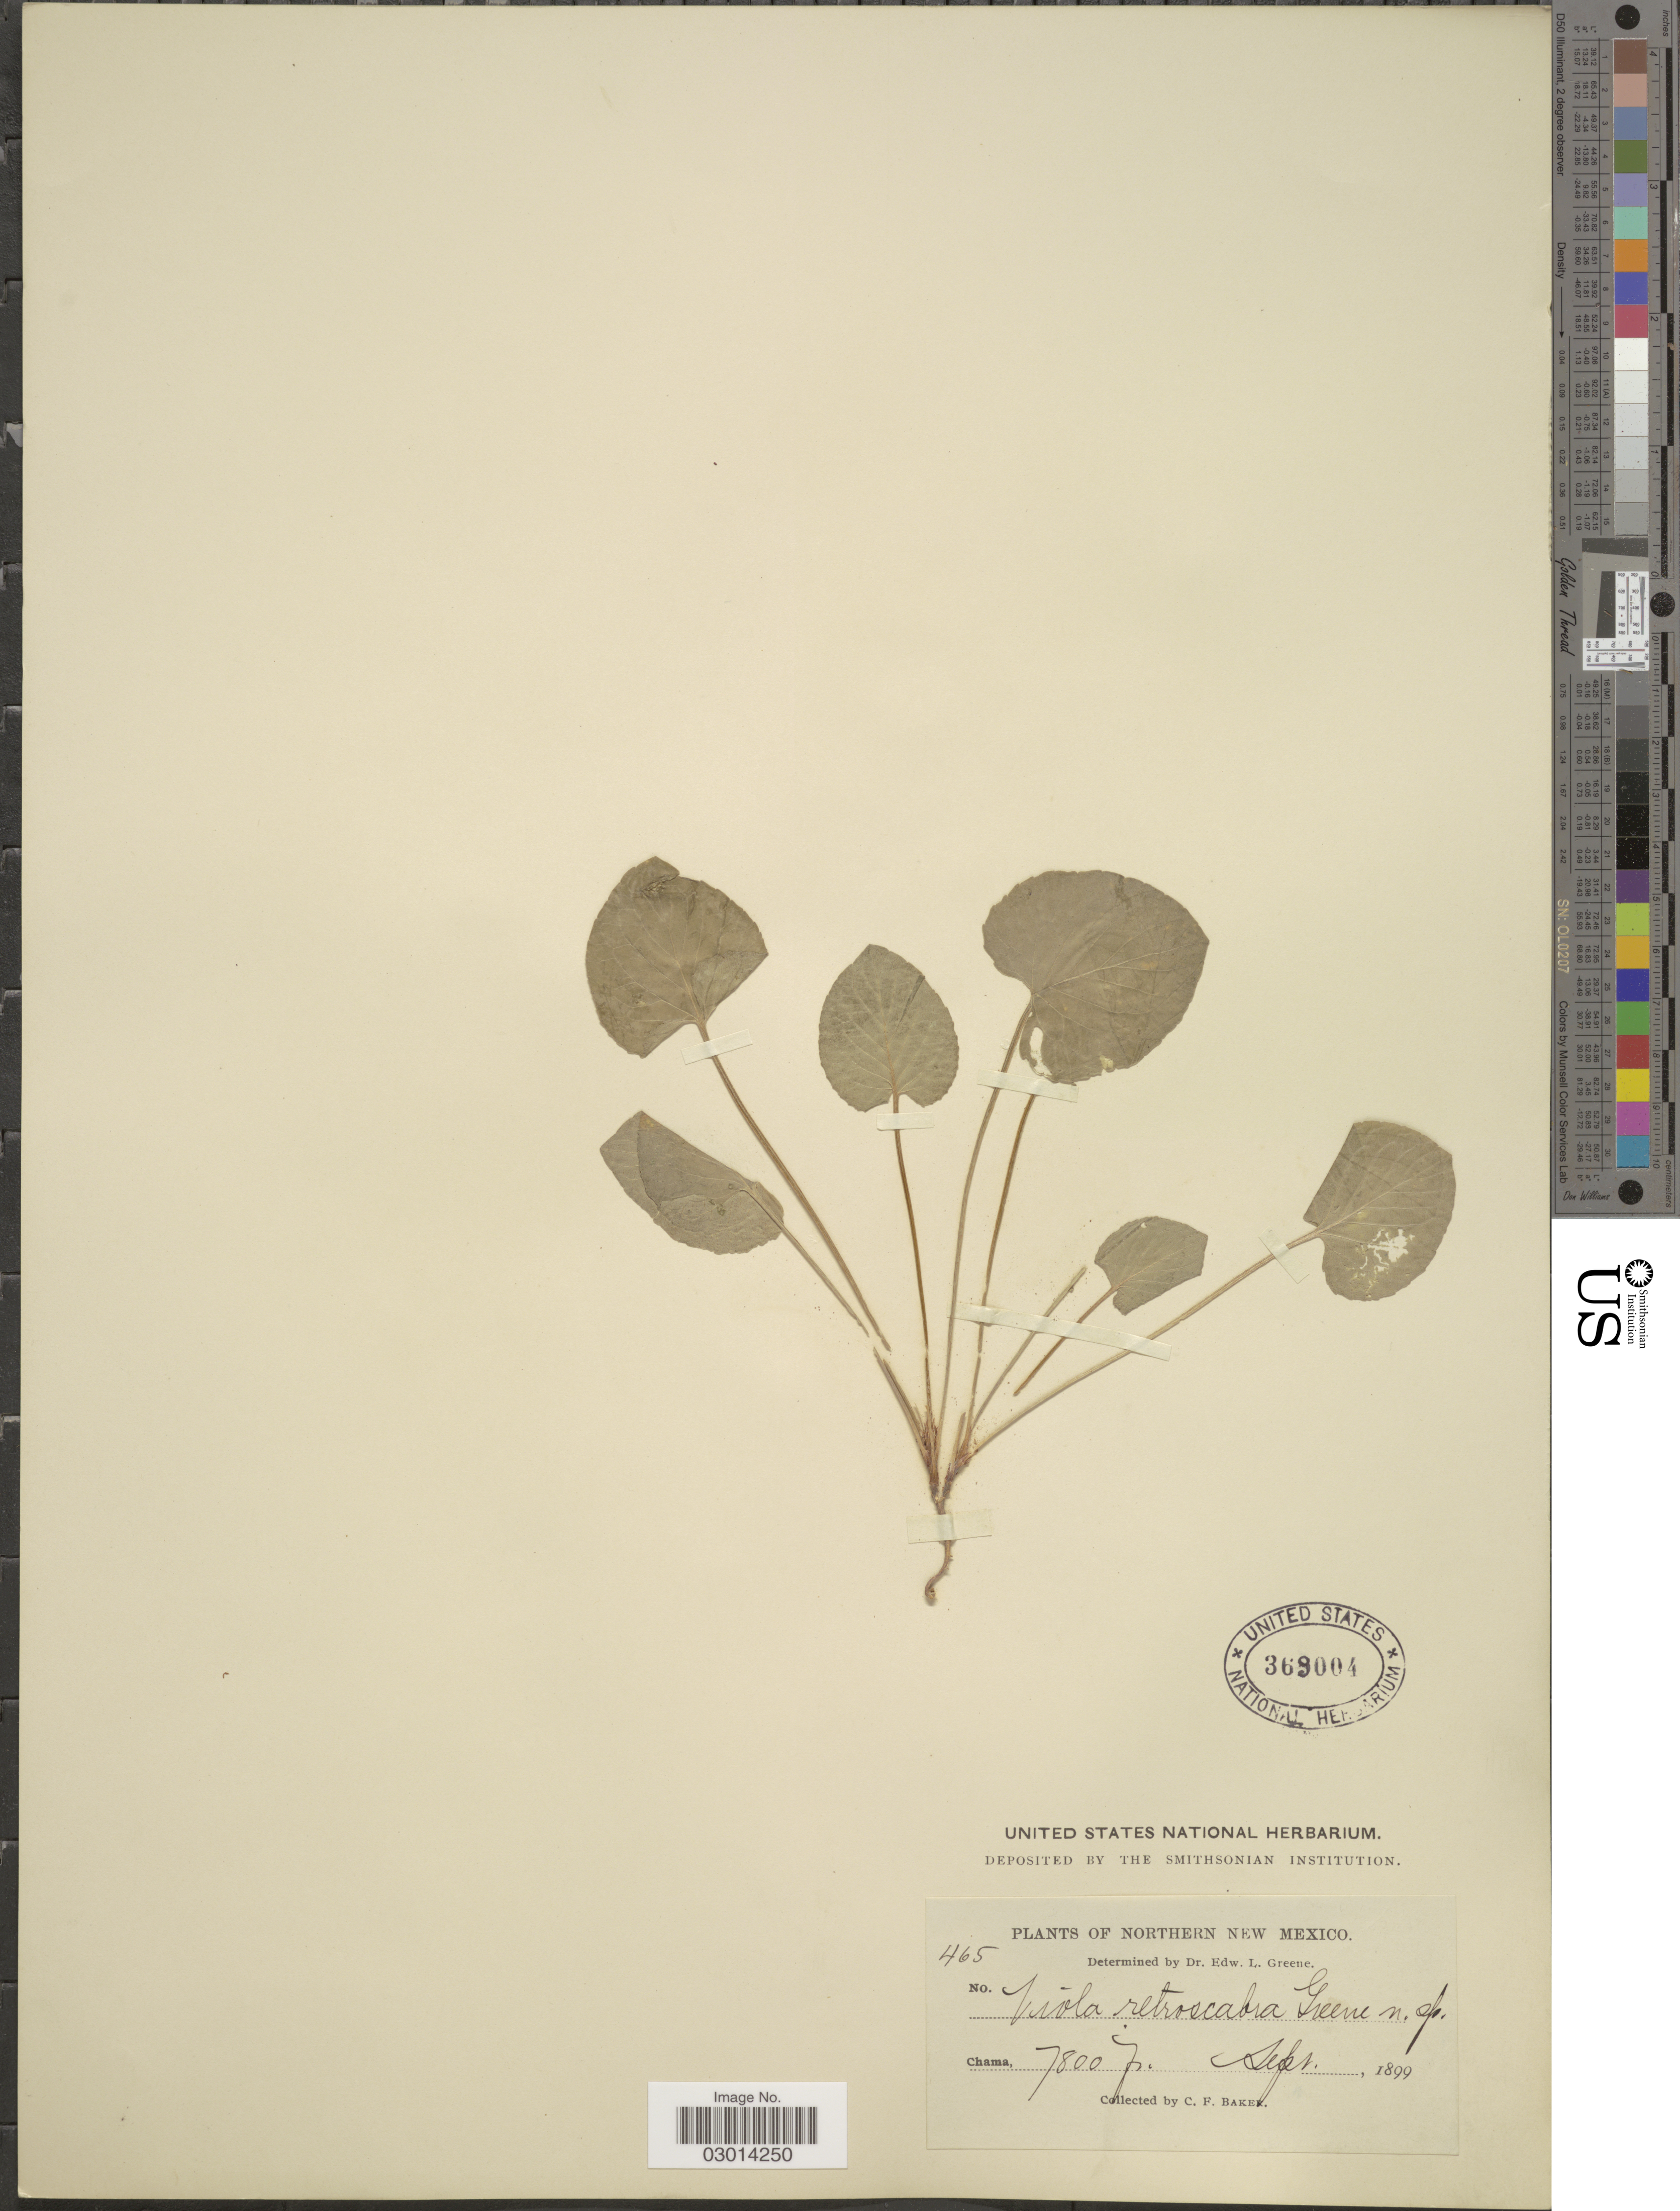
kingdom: Plantae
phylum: Tracheophyta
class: Magnoliopsida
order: Malpighiales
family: Violaceae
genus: Viola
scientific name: Viola retroscabra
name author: Greene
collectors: C. F. Baker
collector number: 465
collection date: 1899-09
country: United States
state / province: New Mexico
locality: Northern New Mexico. Chama.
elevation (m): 2377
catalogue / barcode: US 369004